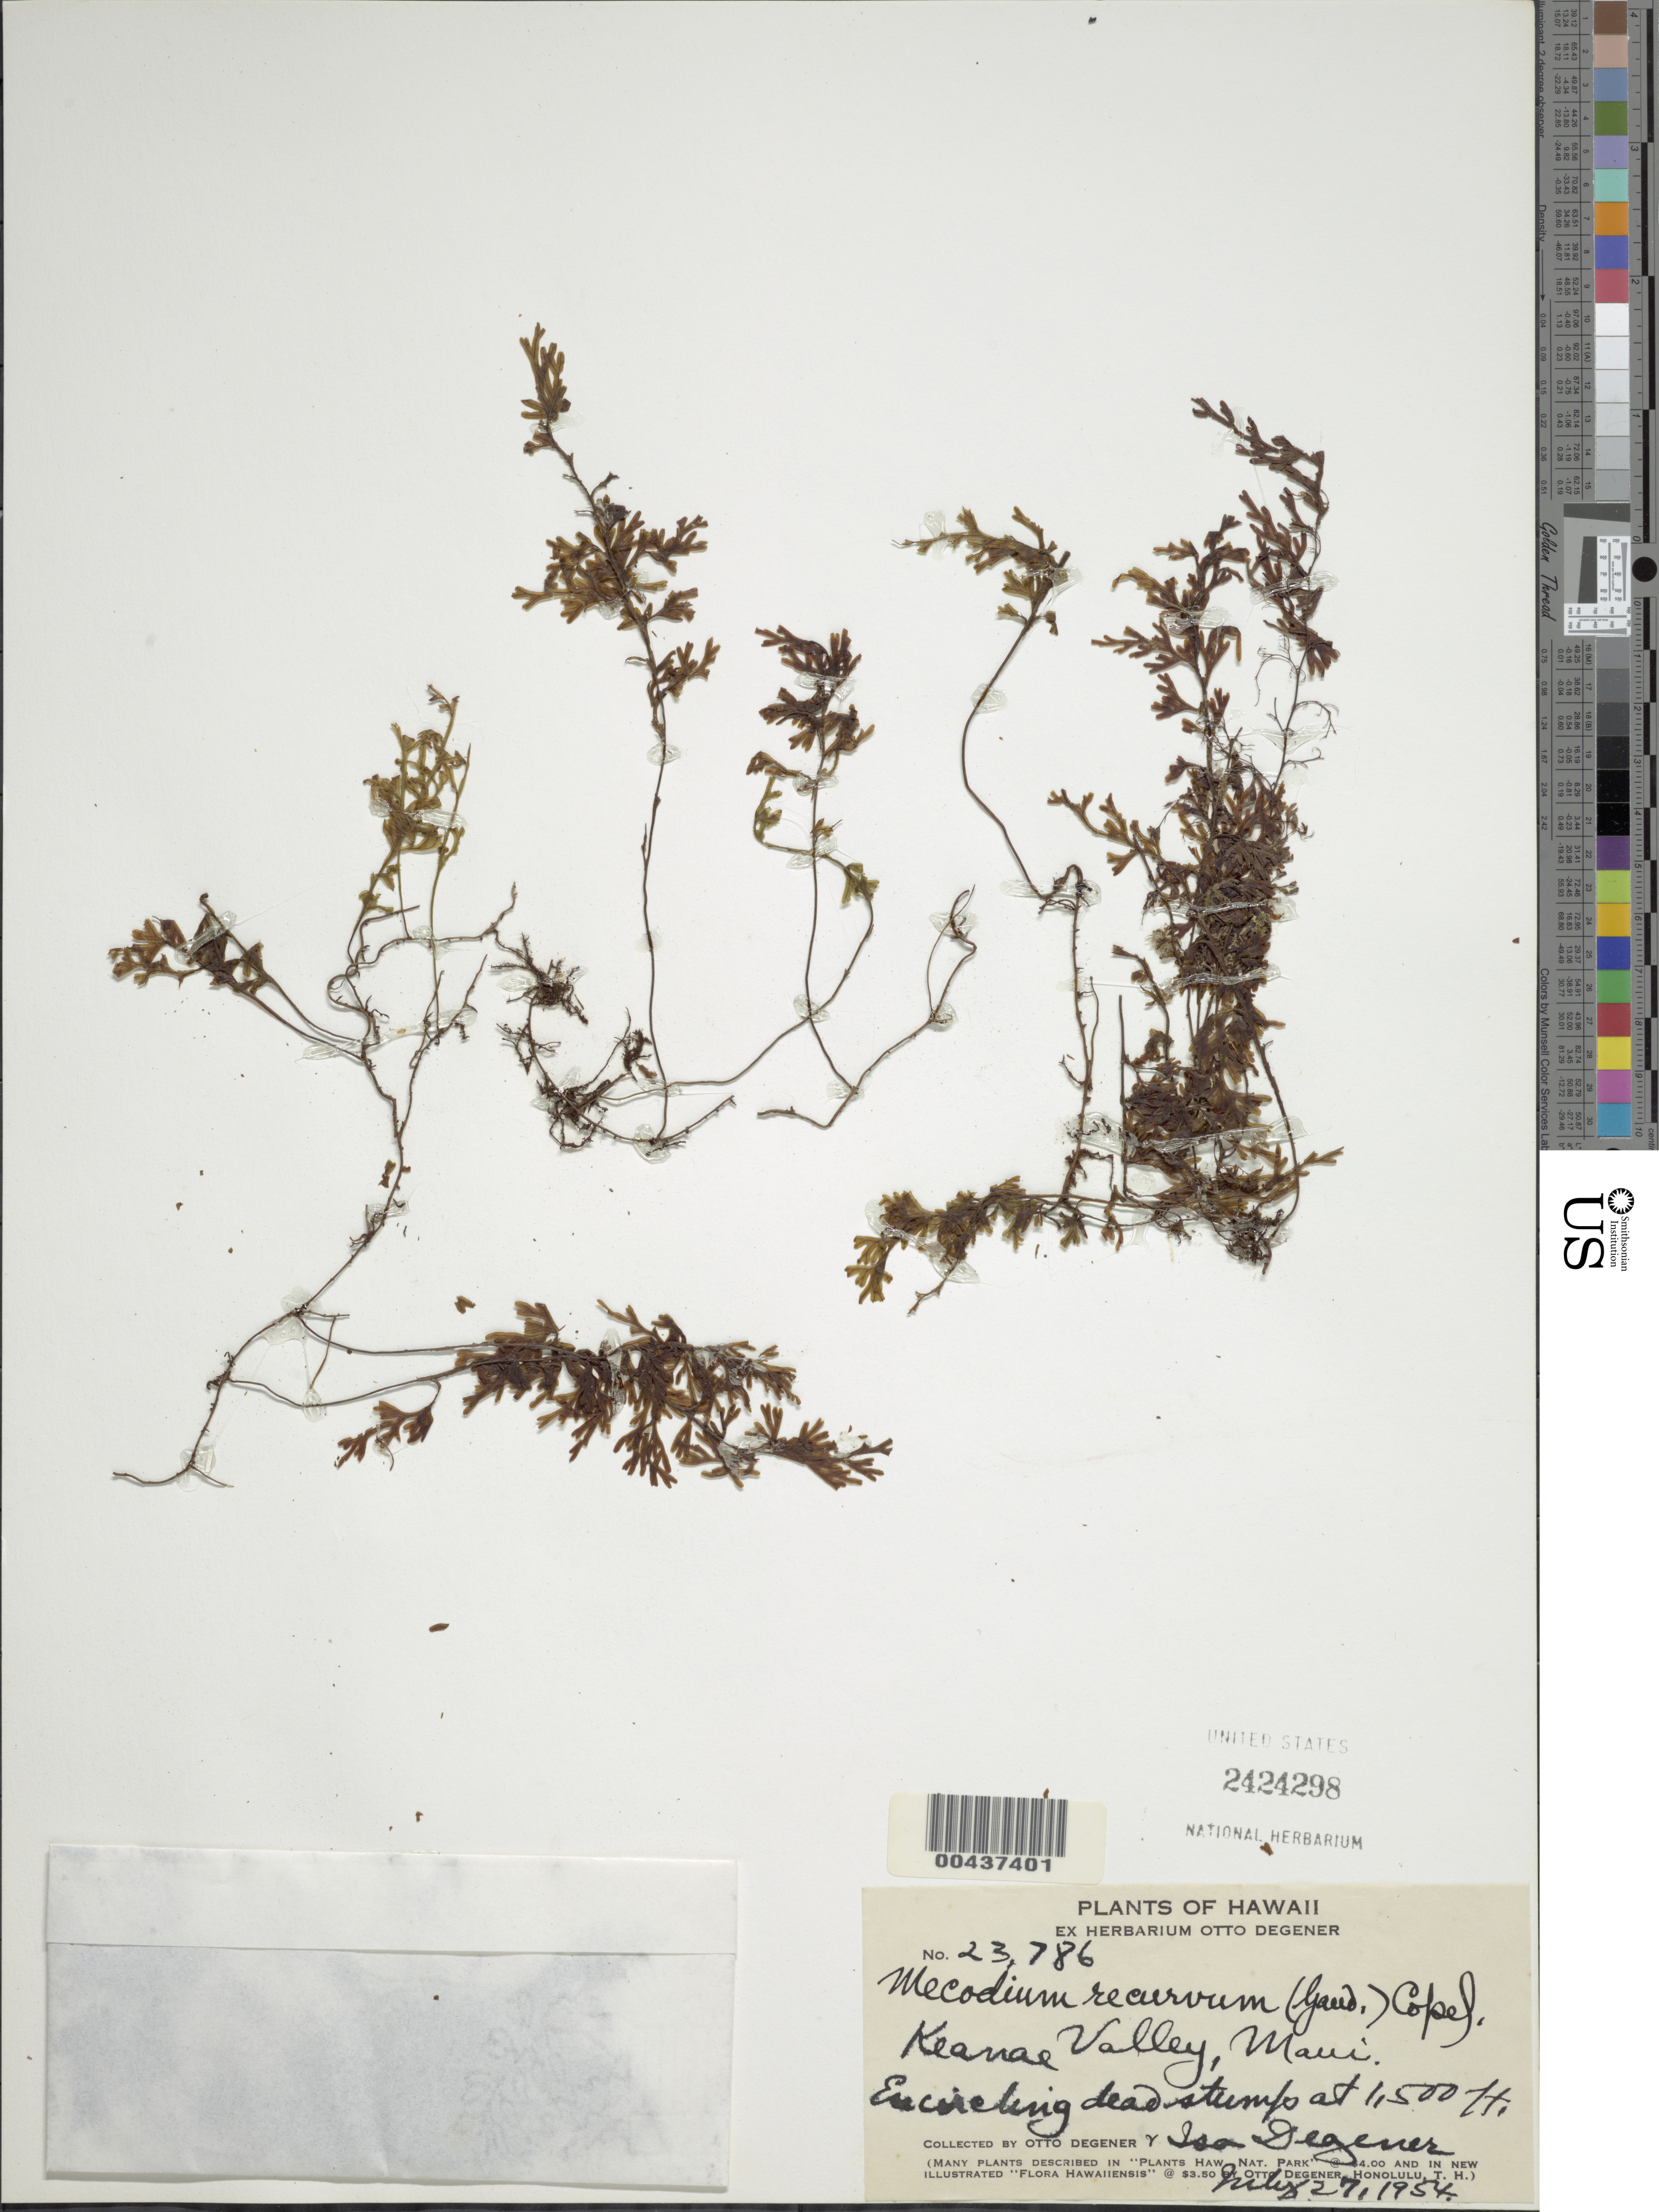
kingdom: Plantae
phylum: Tracheophyta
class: Polypodiopsida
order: Hymenophyllales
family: Hymenophyllaceae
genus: Hymenophyllum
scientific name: Hymenophyllum recurvum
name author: Gaudich.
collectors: O. Degener & I. Degener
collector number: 23786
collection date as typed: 27 Jul 1954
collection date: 1954-07-27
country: United States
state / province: Hawaii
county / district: Maui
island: Maui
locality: Keanae Valley, Maui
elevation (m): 457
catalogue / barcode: US 2424298